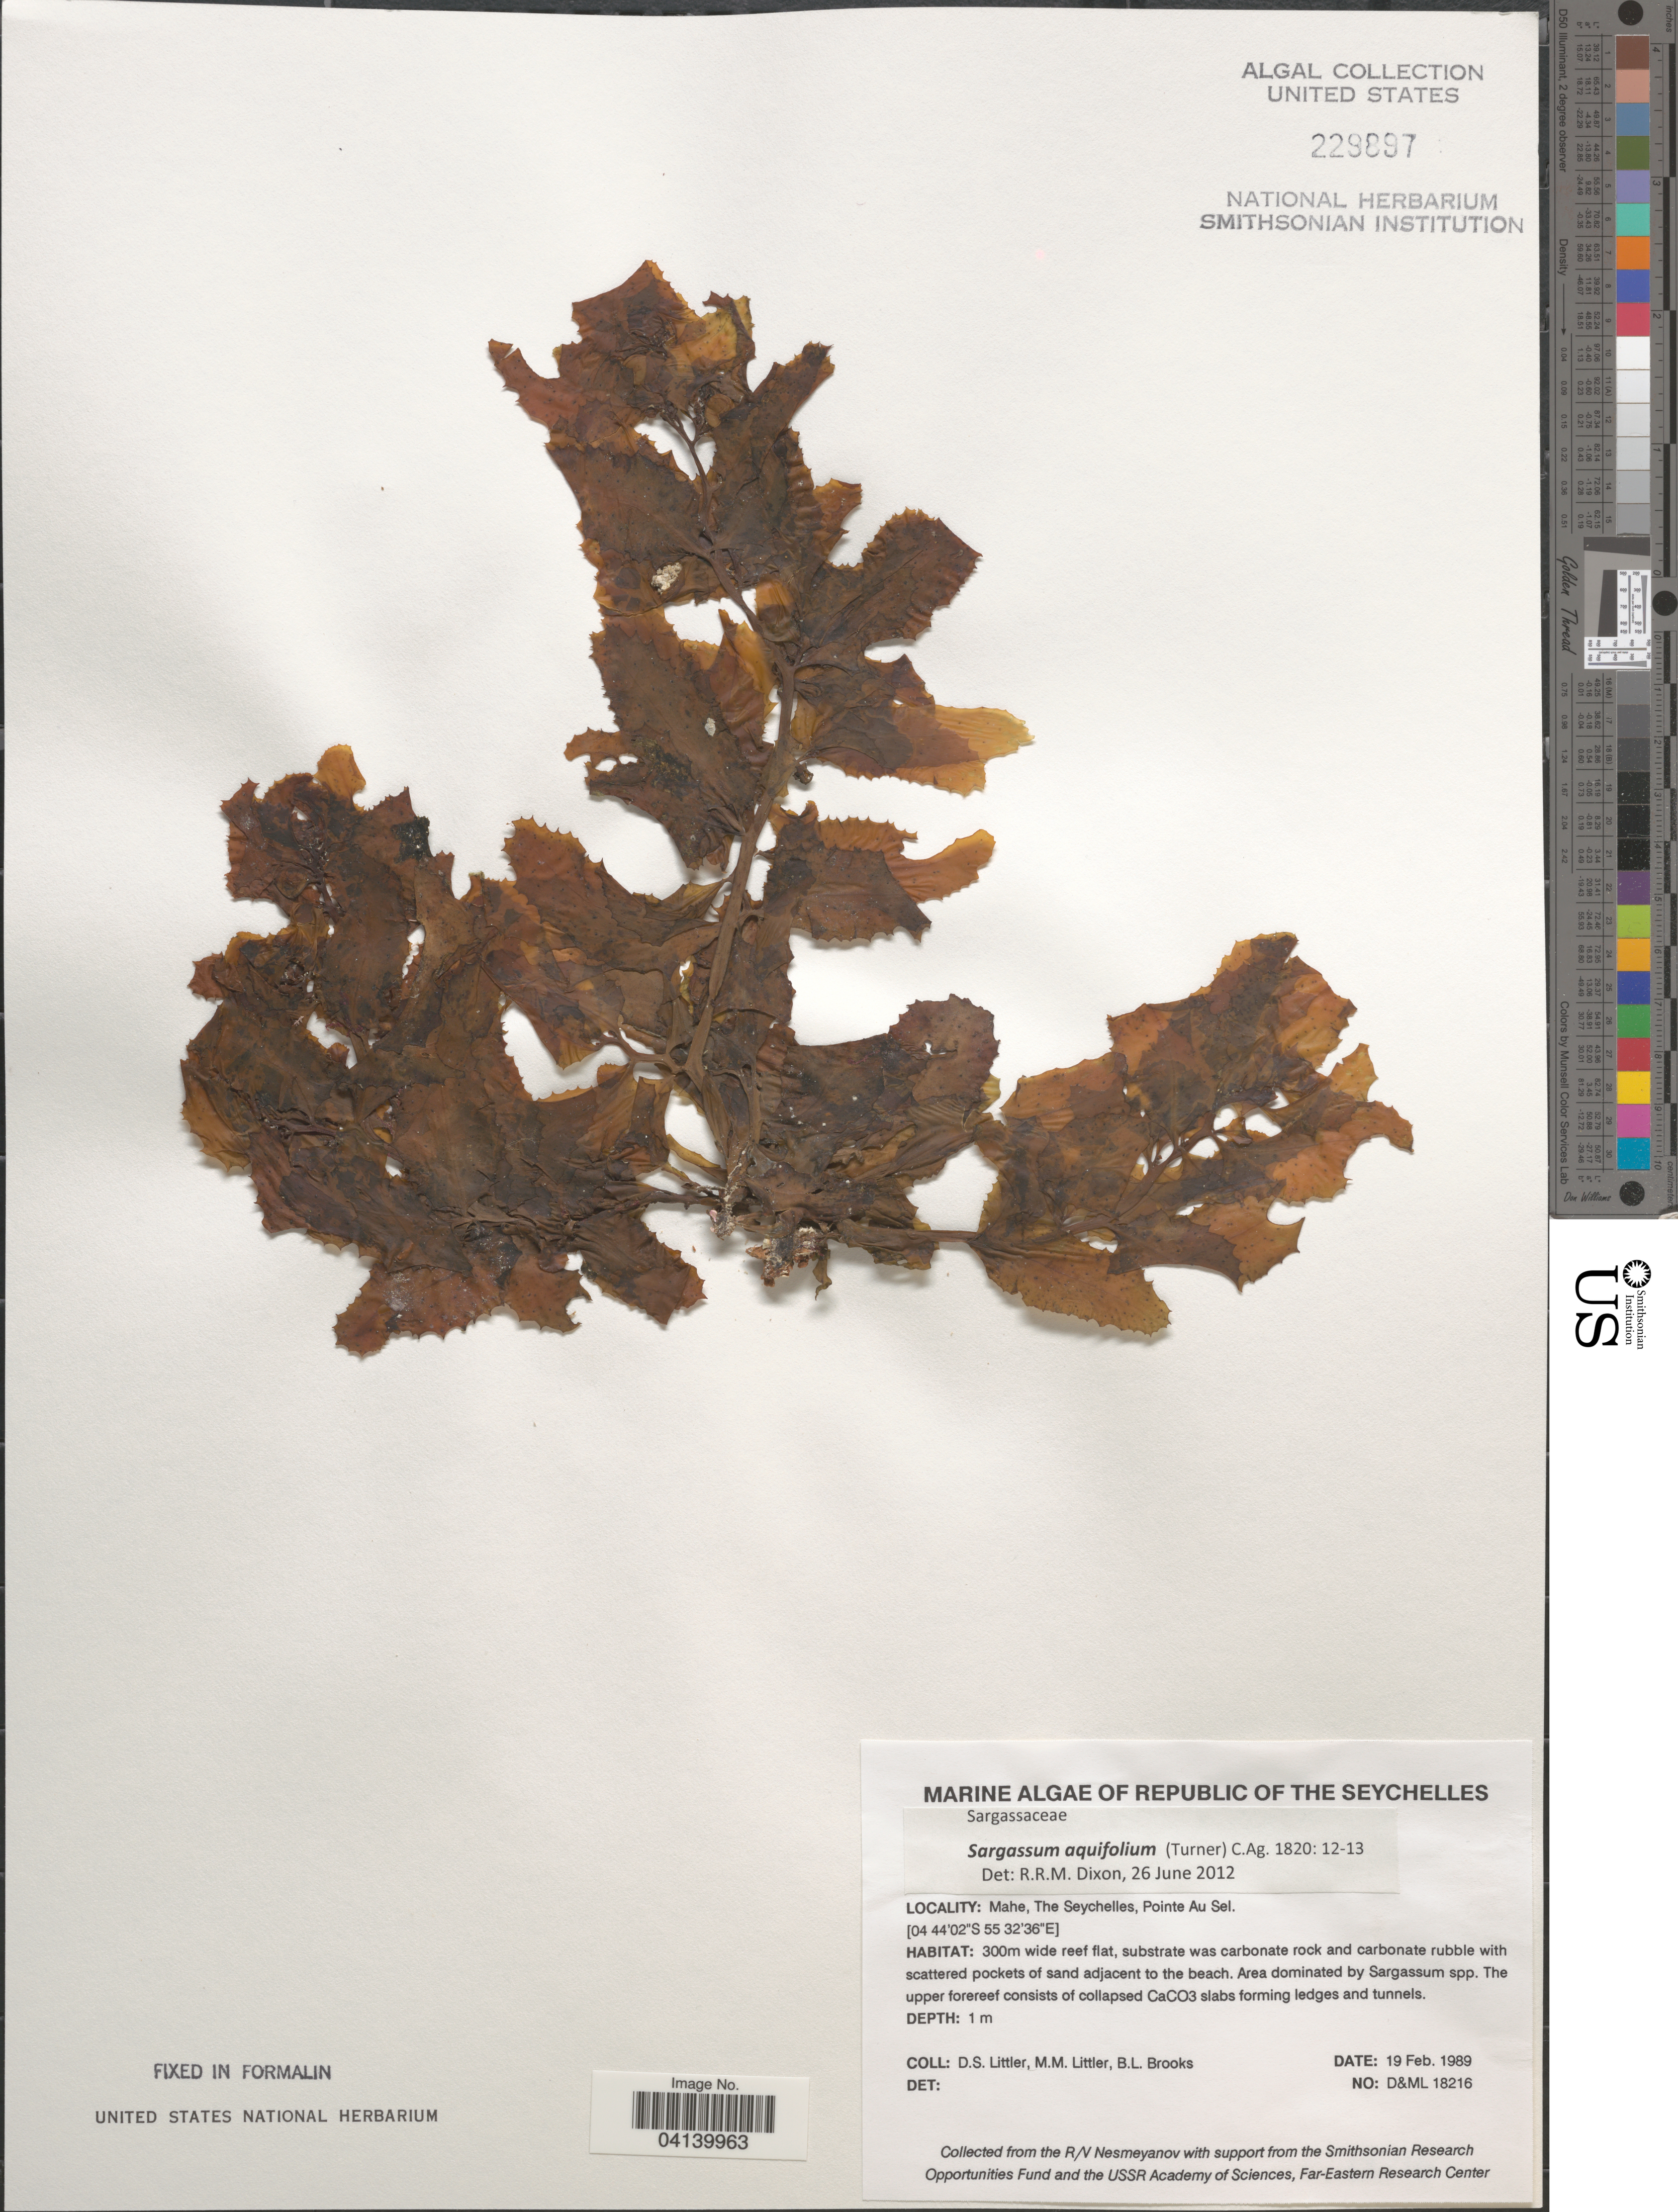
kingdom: Chromista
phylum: Ochrophyta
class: Phaeophyceae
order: Fucales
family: Sargassaceae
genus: Sargassum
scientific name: Sargassum aquifolium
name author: (Turner) C. Agardh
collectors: D. S. Littler & B. Brooks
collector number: D&ML18216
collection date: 1989-02-19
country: Seychelles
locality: Republic of The Seychelles. Mahe, Pointe Au Sel.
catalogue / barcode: US 229897